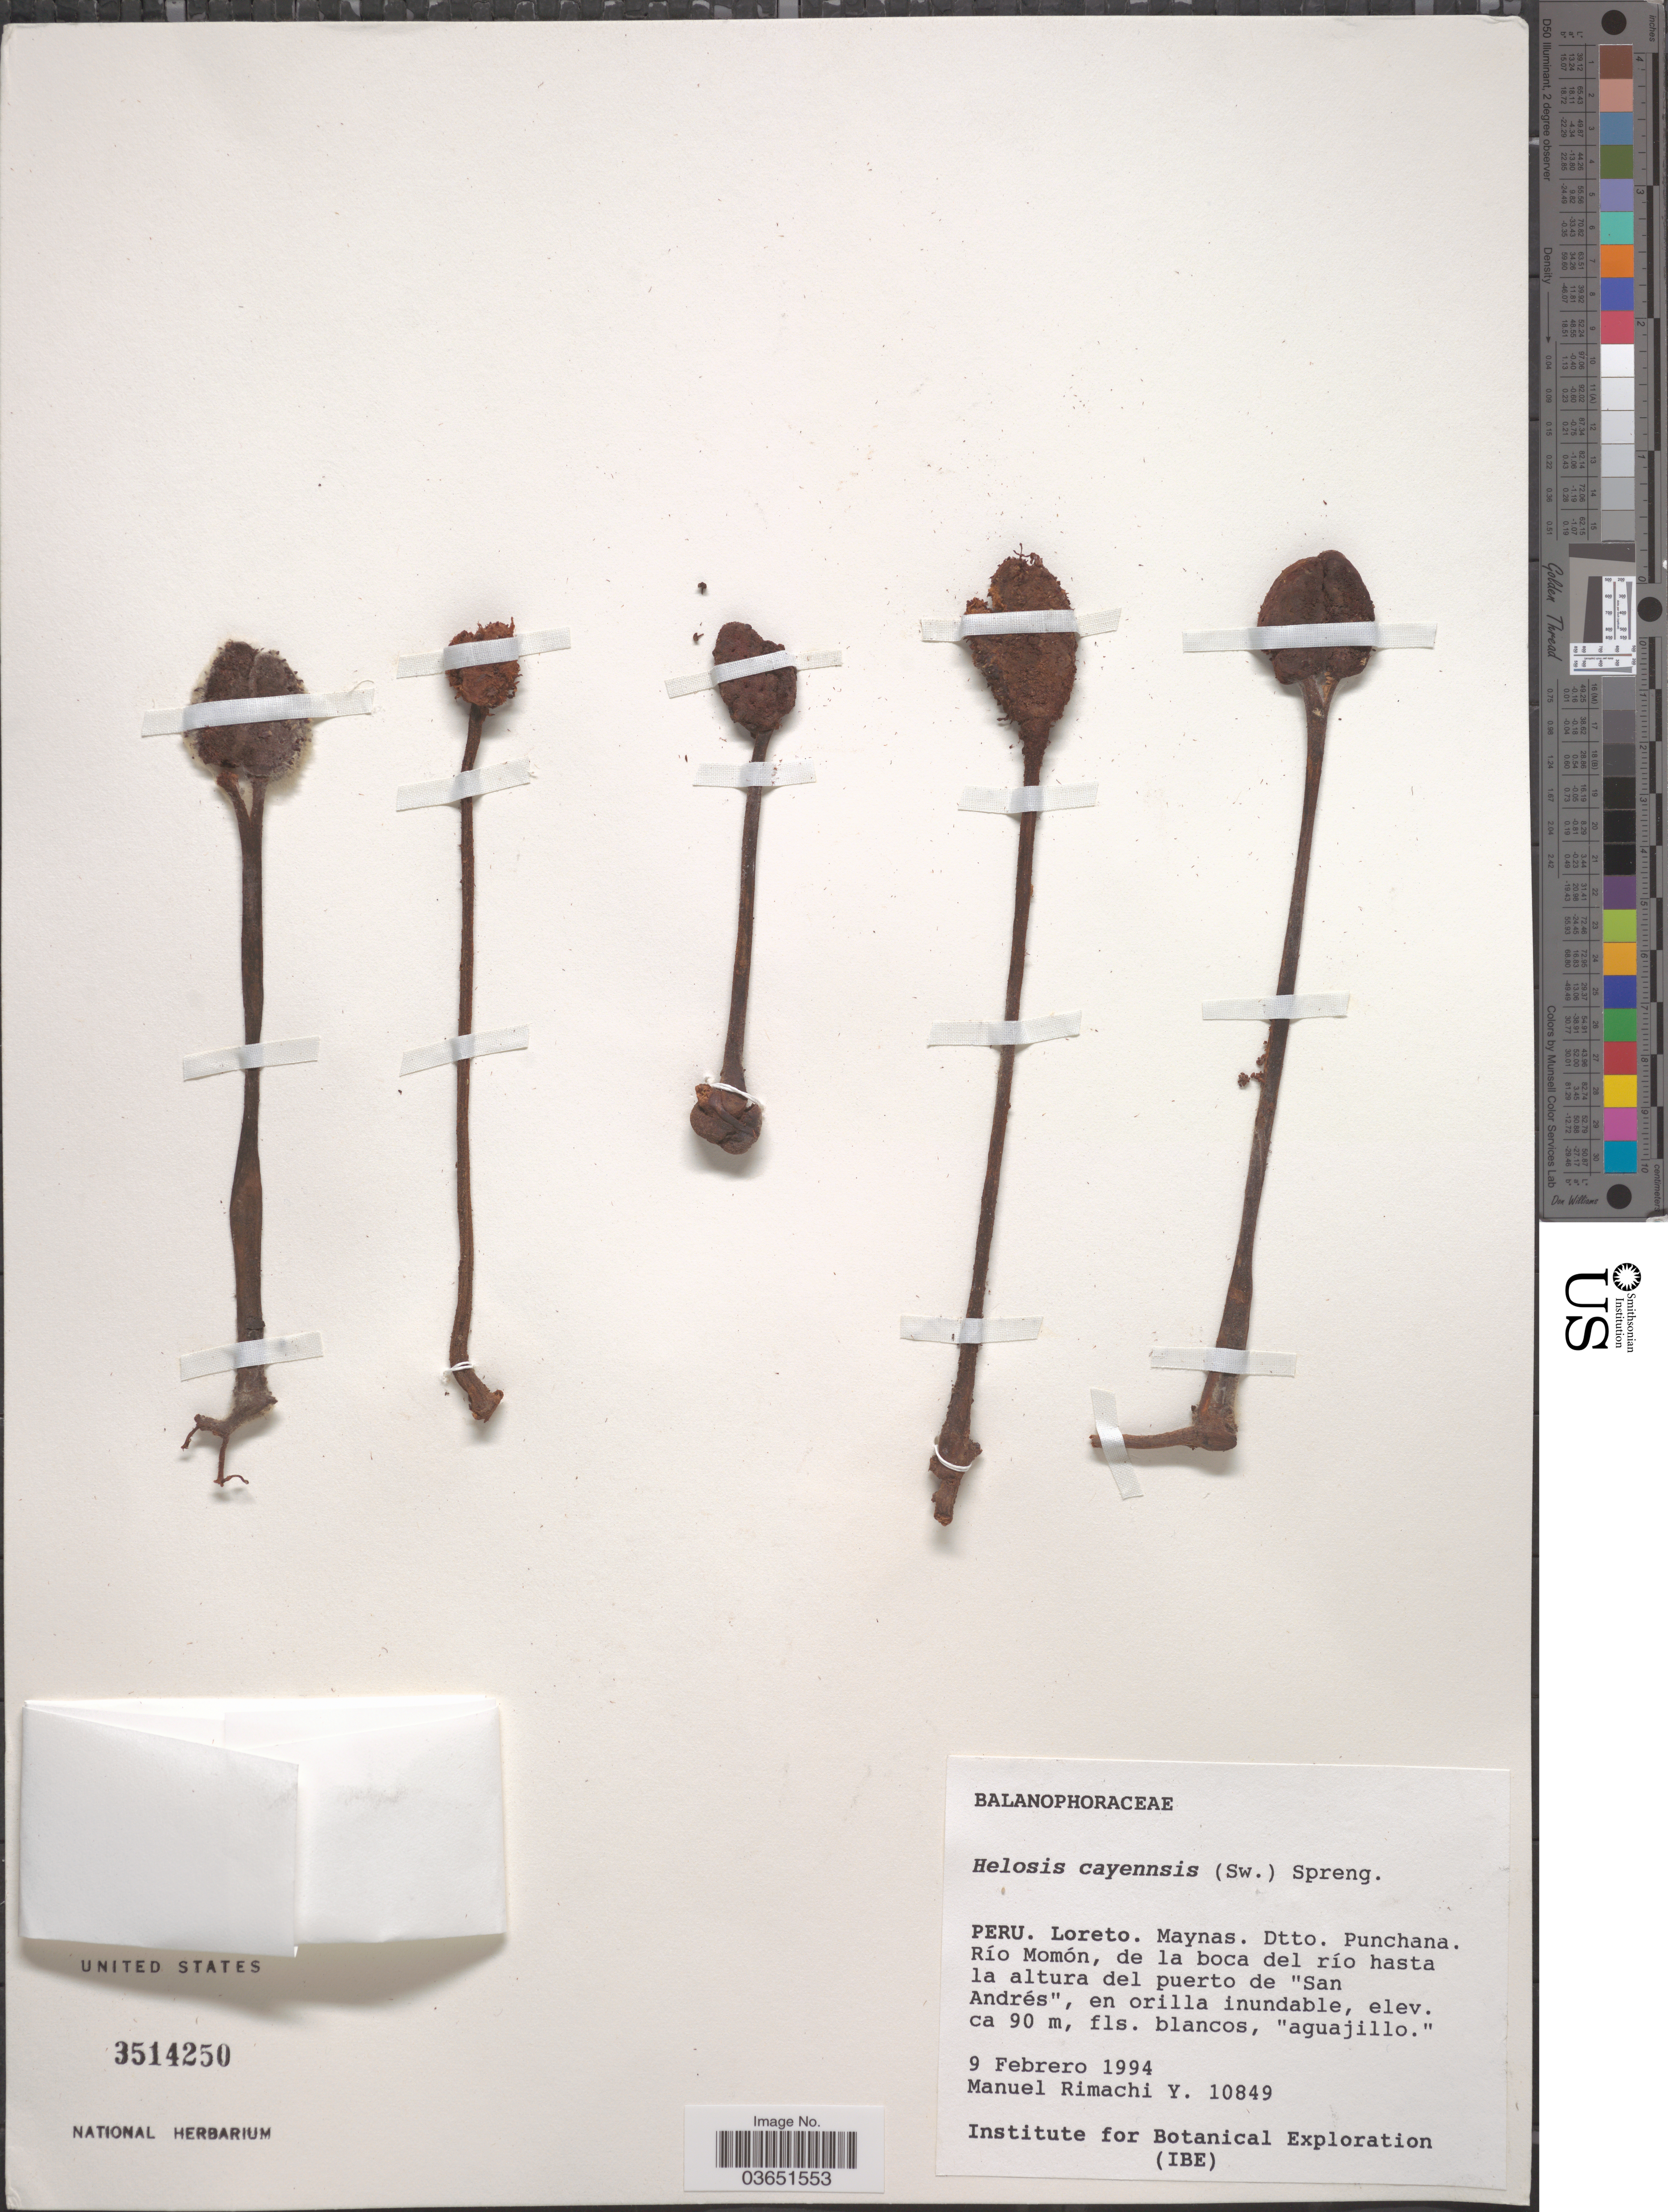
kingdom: Plantae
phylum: Tracheophyta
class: Magnoliopsida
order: Santalales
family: Balanophoraceae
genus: Helosis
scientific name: Helosis cayennensis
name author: (Sw.) Spreng.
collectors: M. Rimachi Y.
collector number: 10849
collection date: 1994-02-09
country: Peru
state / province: Loreto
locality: Maynas. Dtto. Punchana. Río Momón, de la boca del río hasta la altura del puerto de "San Andrés", en orilla inundable.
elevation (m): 90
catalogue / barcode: US 3514250